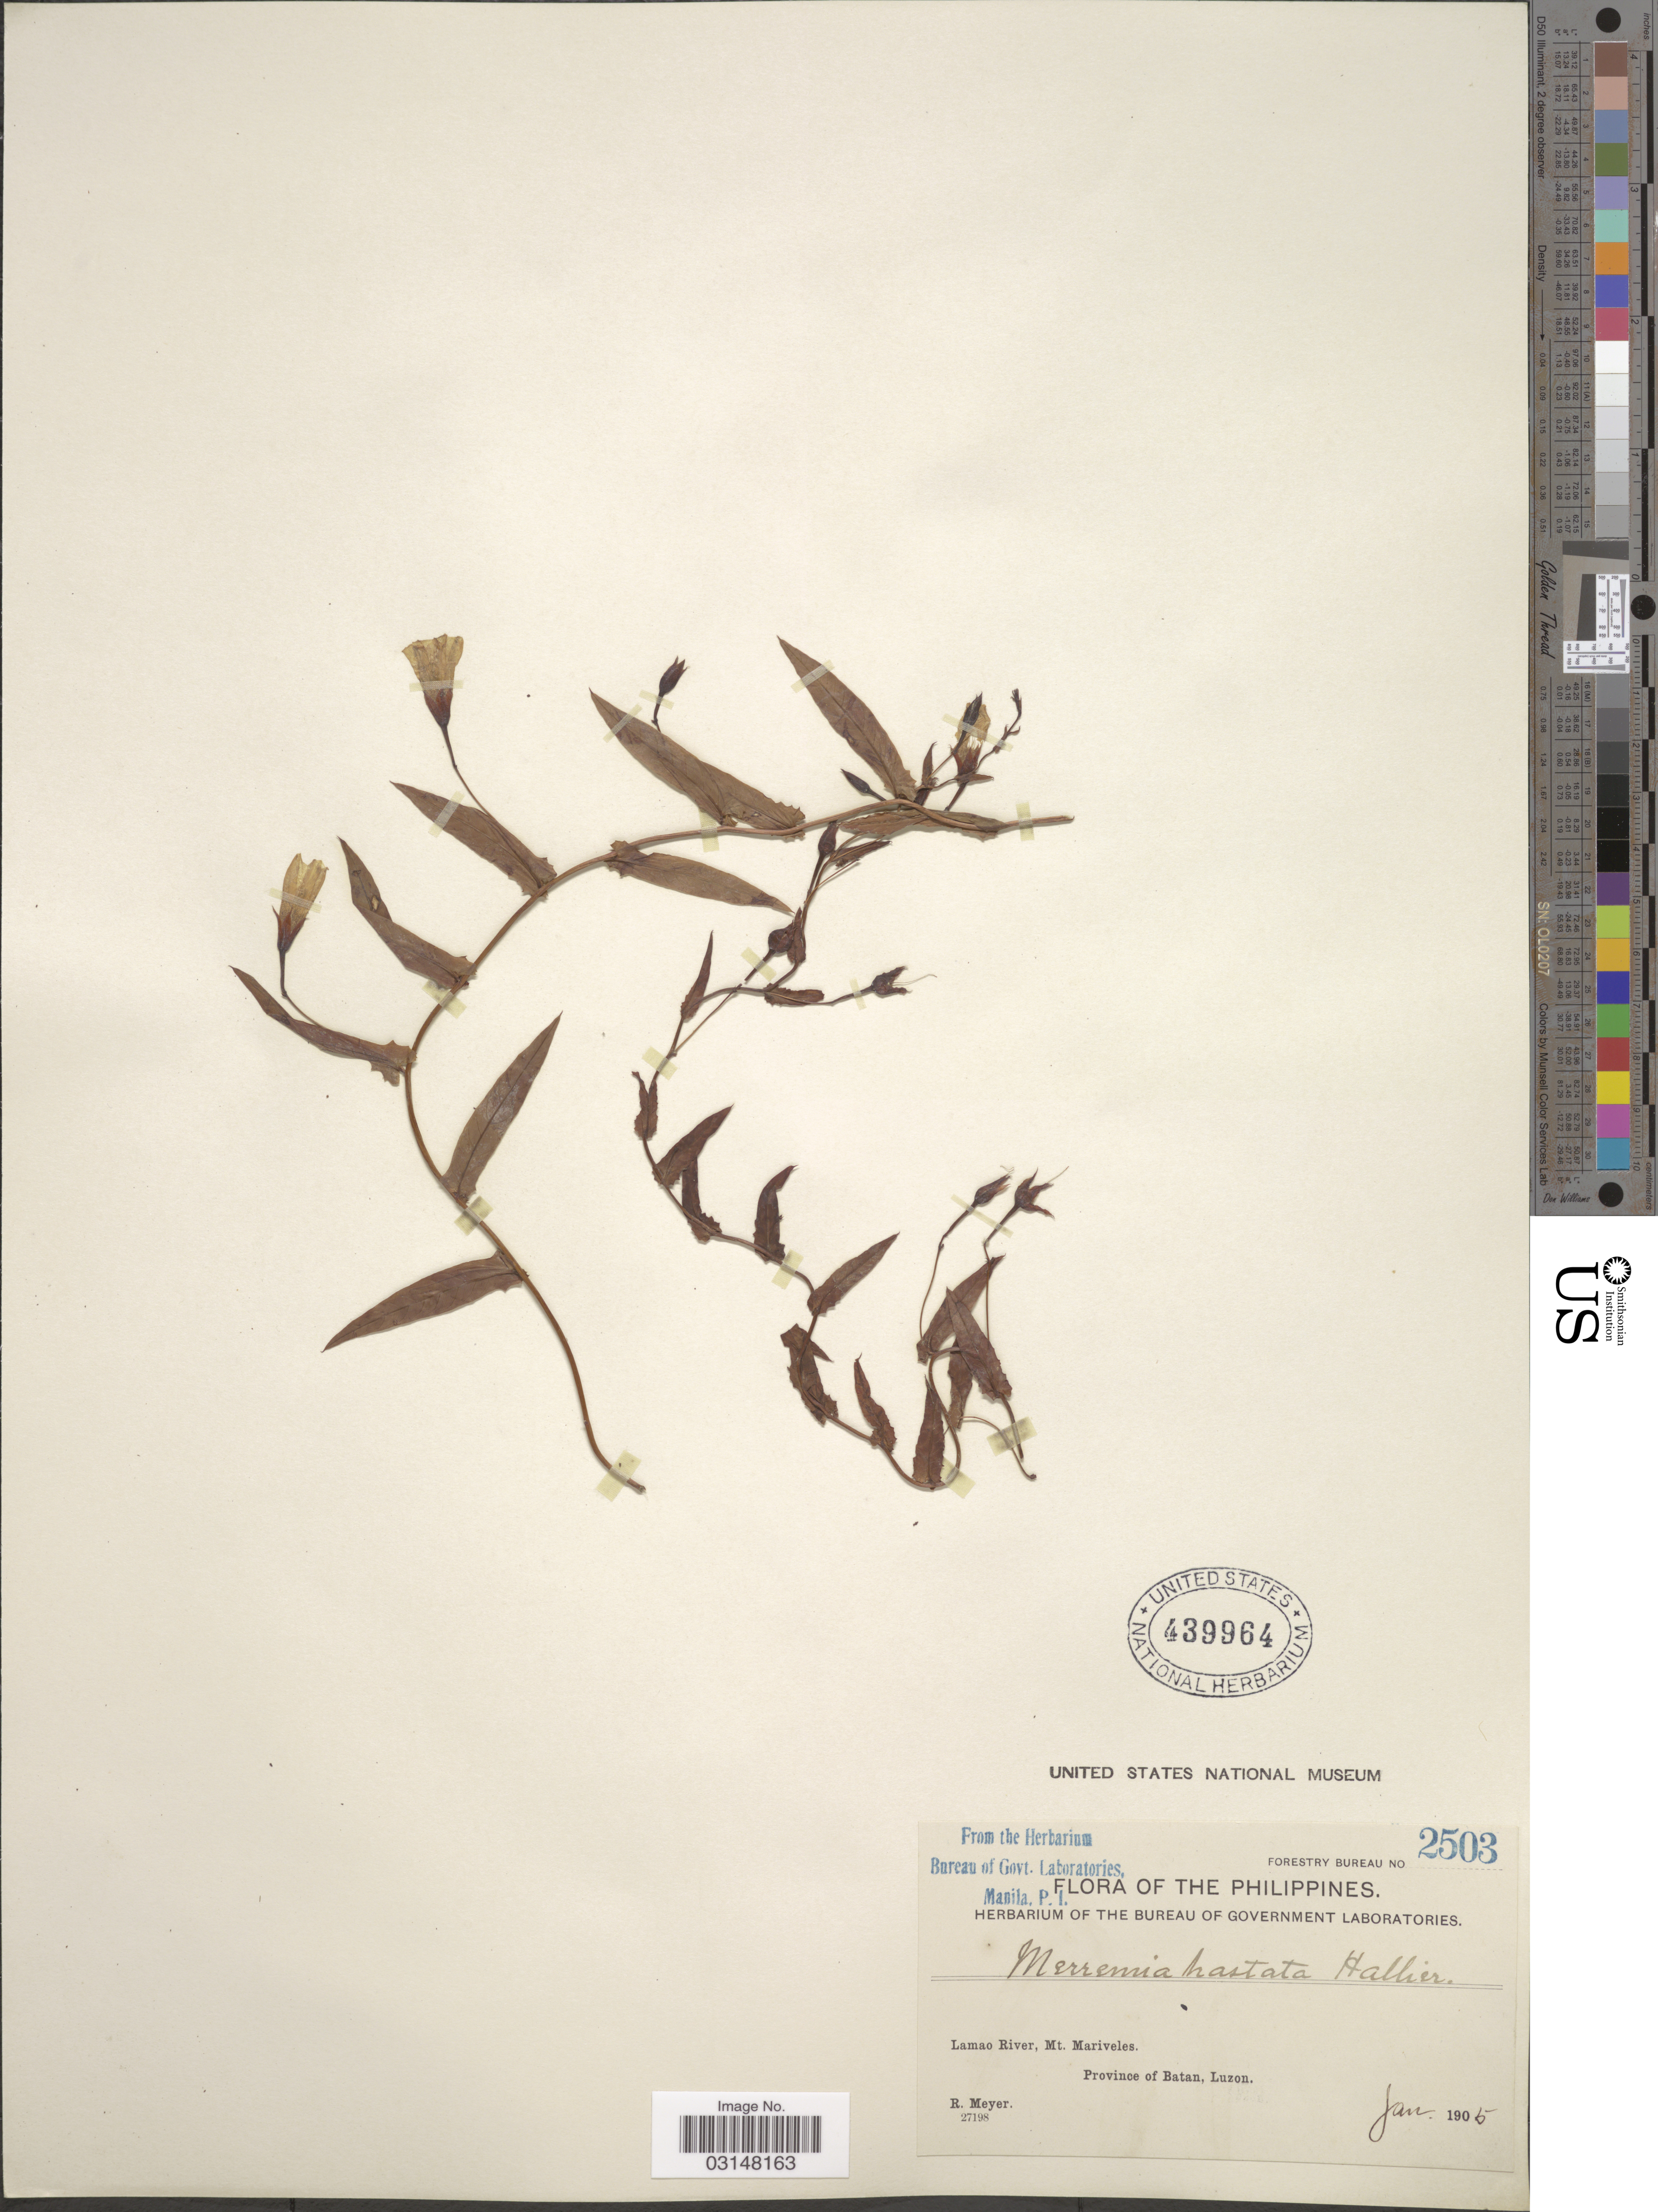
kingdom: Plantae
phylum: Tracheophyta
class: Magnoliopsida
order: Solanales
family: Convolvulaceae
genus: Xenostegia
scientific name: Xenostegia tridentata subsp. hastata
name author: (Ooststr.) Parmar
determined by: Strong, Mark T., (BOT), Smithsonian Institution - National Museum of Natural History (UNITED STATES)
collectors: R. Meyer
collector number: Forestry Bureau 2503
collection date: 1905-01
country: Philippines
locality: Lamao River, Mt. Mariveles. Province of Batan, Luzon.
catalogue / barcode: US 439964